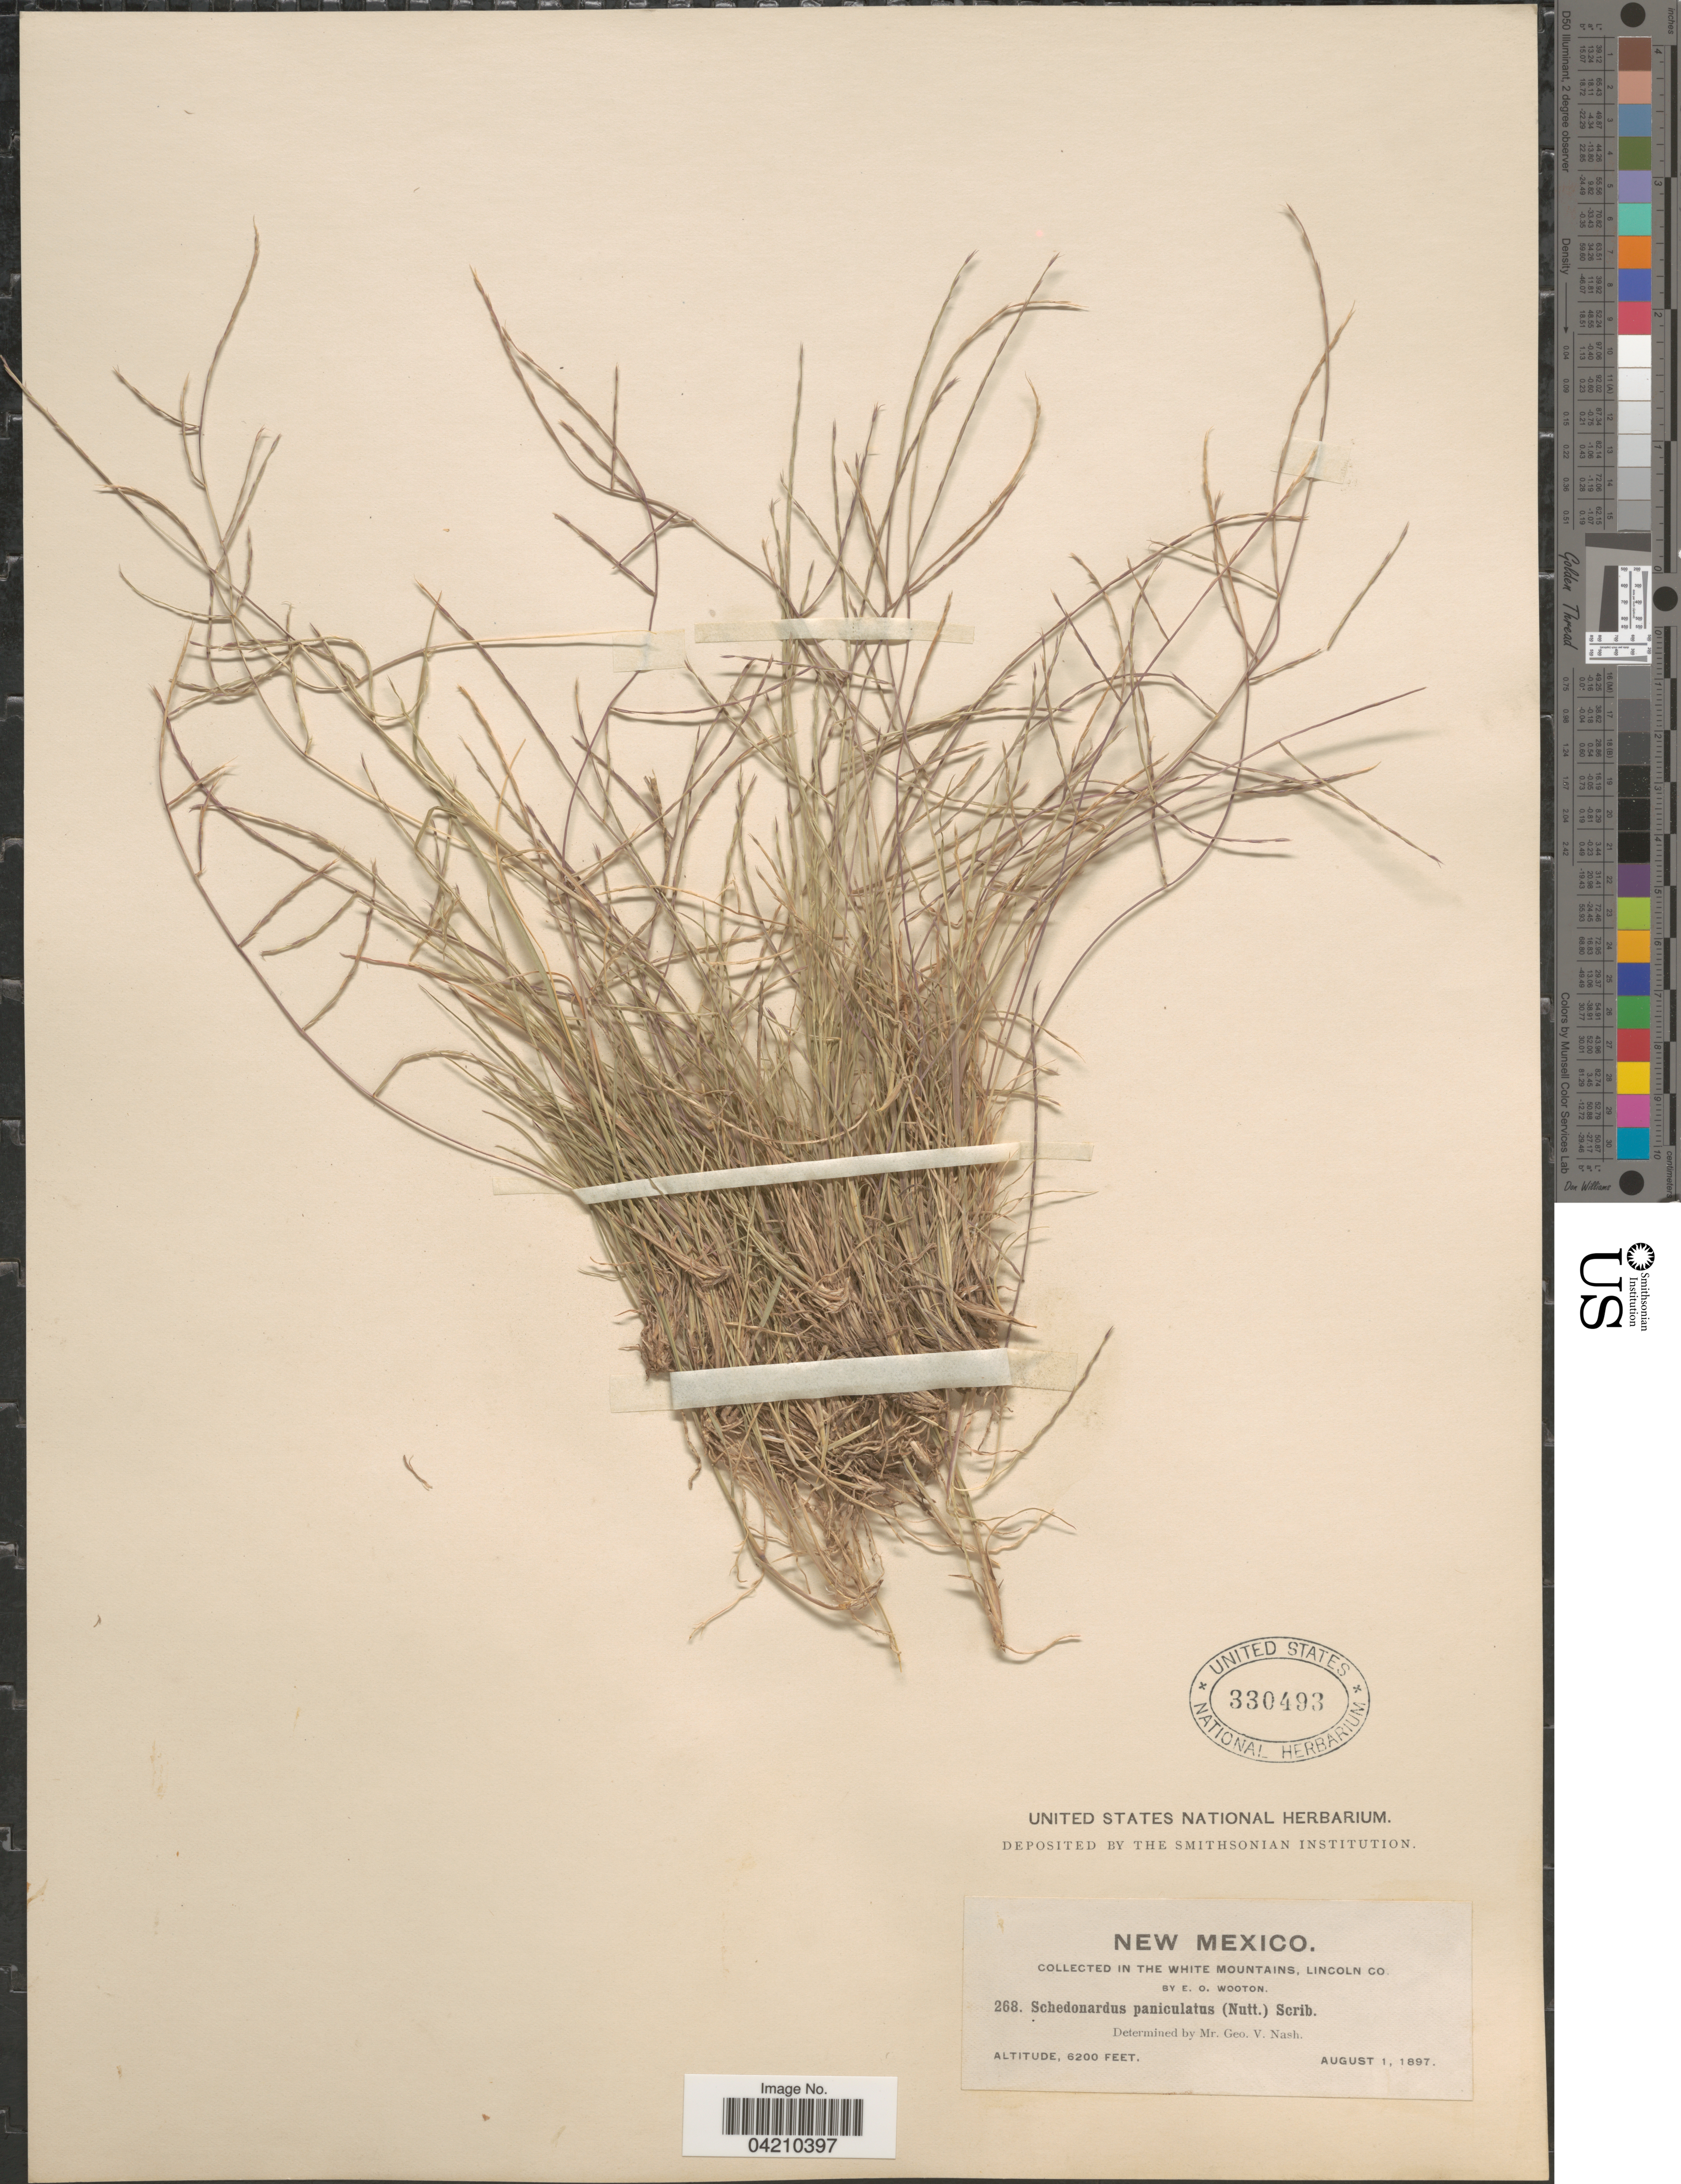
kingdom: Plantae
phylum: Tracheophyta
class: Liliopsida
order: Poales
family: Poaceae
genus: Muhlenbergia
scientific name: Muhlenbergia paniculata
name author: (Nutt.) Columbus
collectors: E. O. Wooton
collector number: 268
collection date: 1897-08-01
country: United States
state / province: New Mexico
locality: The White Mountains, Lincoln Co.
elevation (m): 1890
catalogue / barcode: US 330493